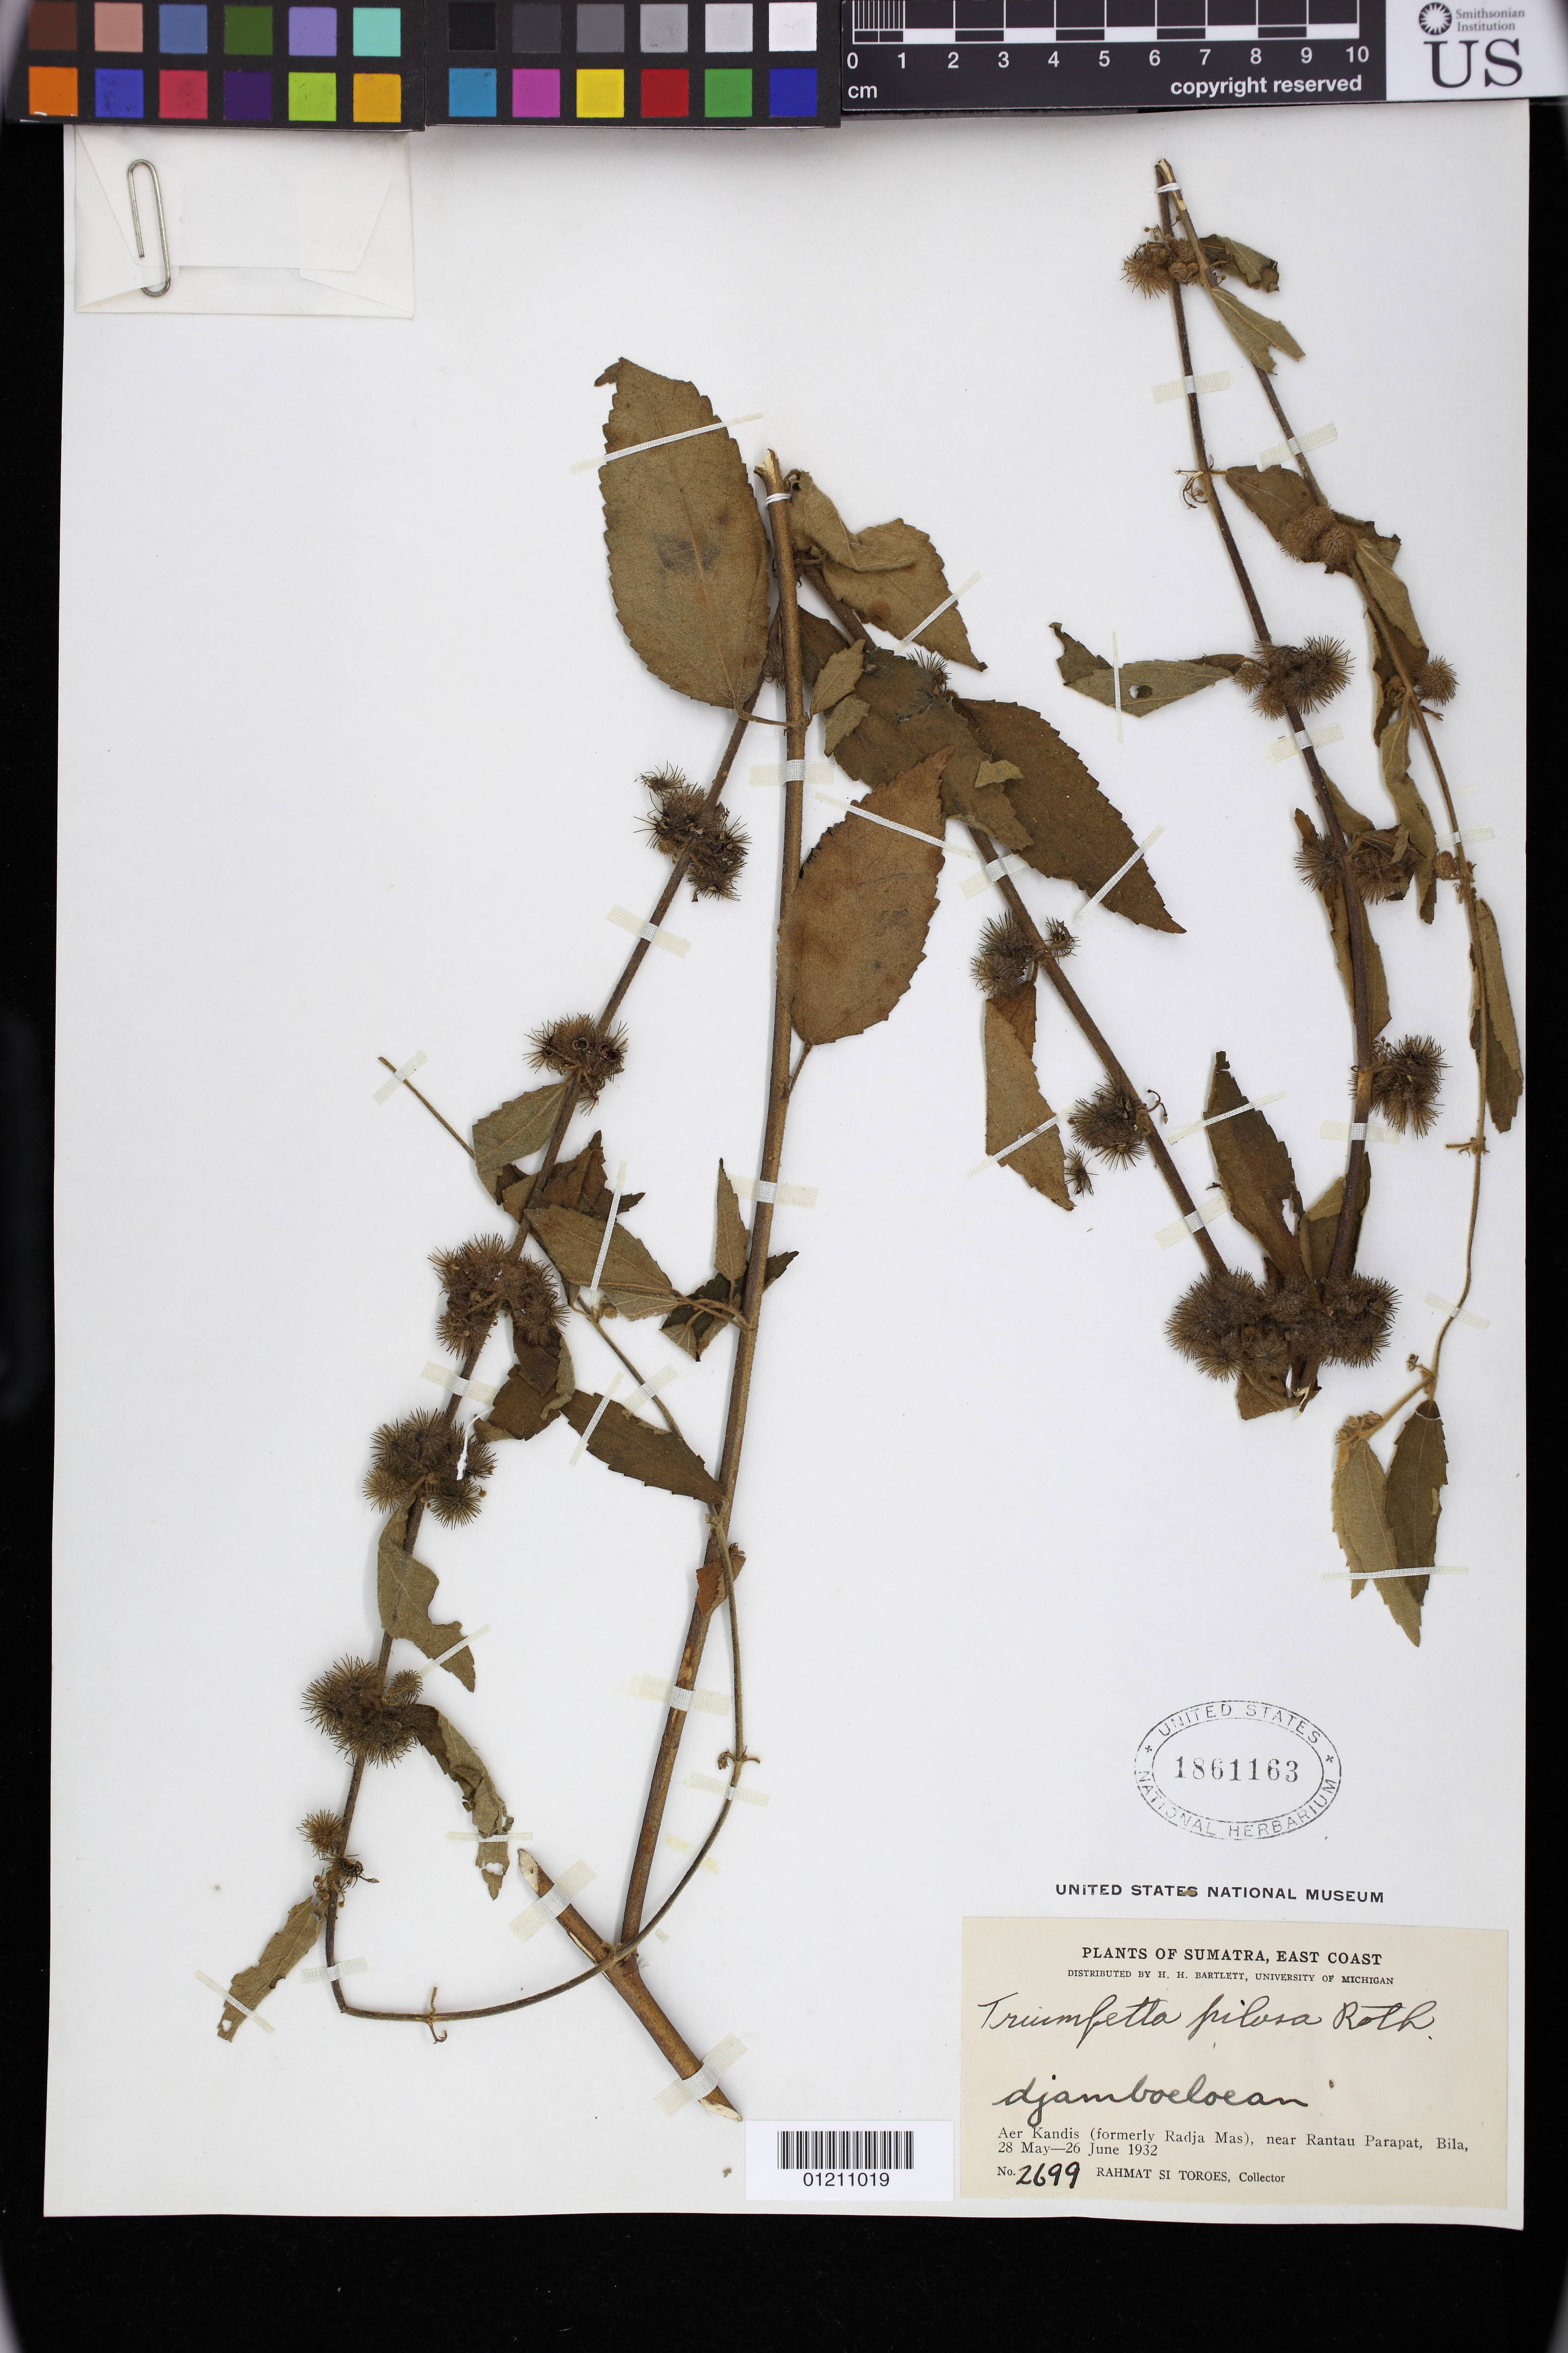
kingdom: Plantae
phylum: Tracheophyta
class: Magnoliopsida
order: Malvales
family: Malvaceae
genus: Triumfetta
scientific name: Triumfetta pilosa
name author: Roth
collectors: Rahmat Si Boeea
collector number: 2699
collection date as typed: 28 May 1932 to 26 Jun 1932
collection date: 1932-05-28/1932-06-26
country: Indonesia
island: Sumatra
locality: Sumatra, East Coast, Aer Kandis (formerly Radja Mas) near Rantau Parapat, Bila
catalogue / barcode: US 1861163